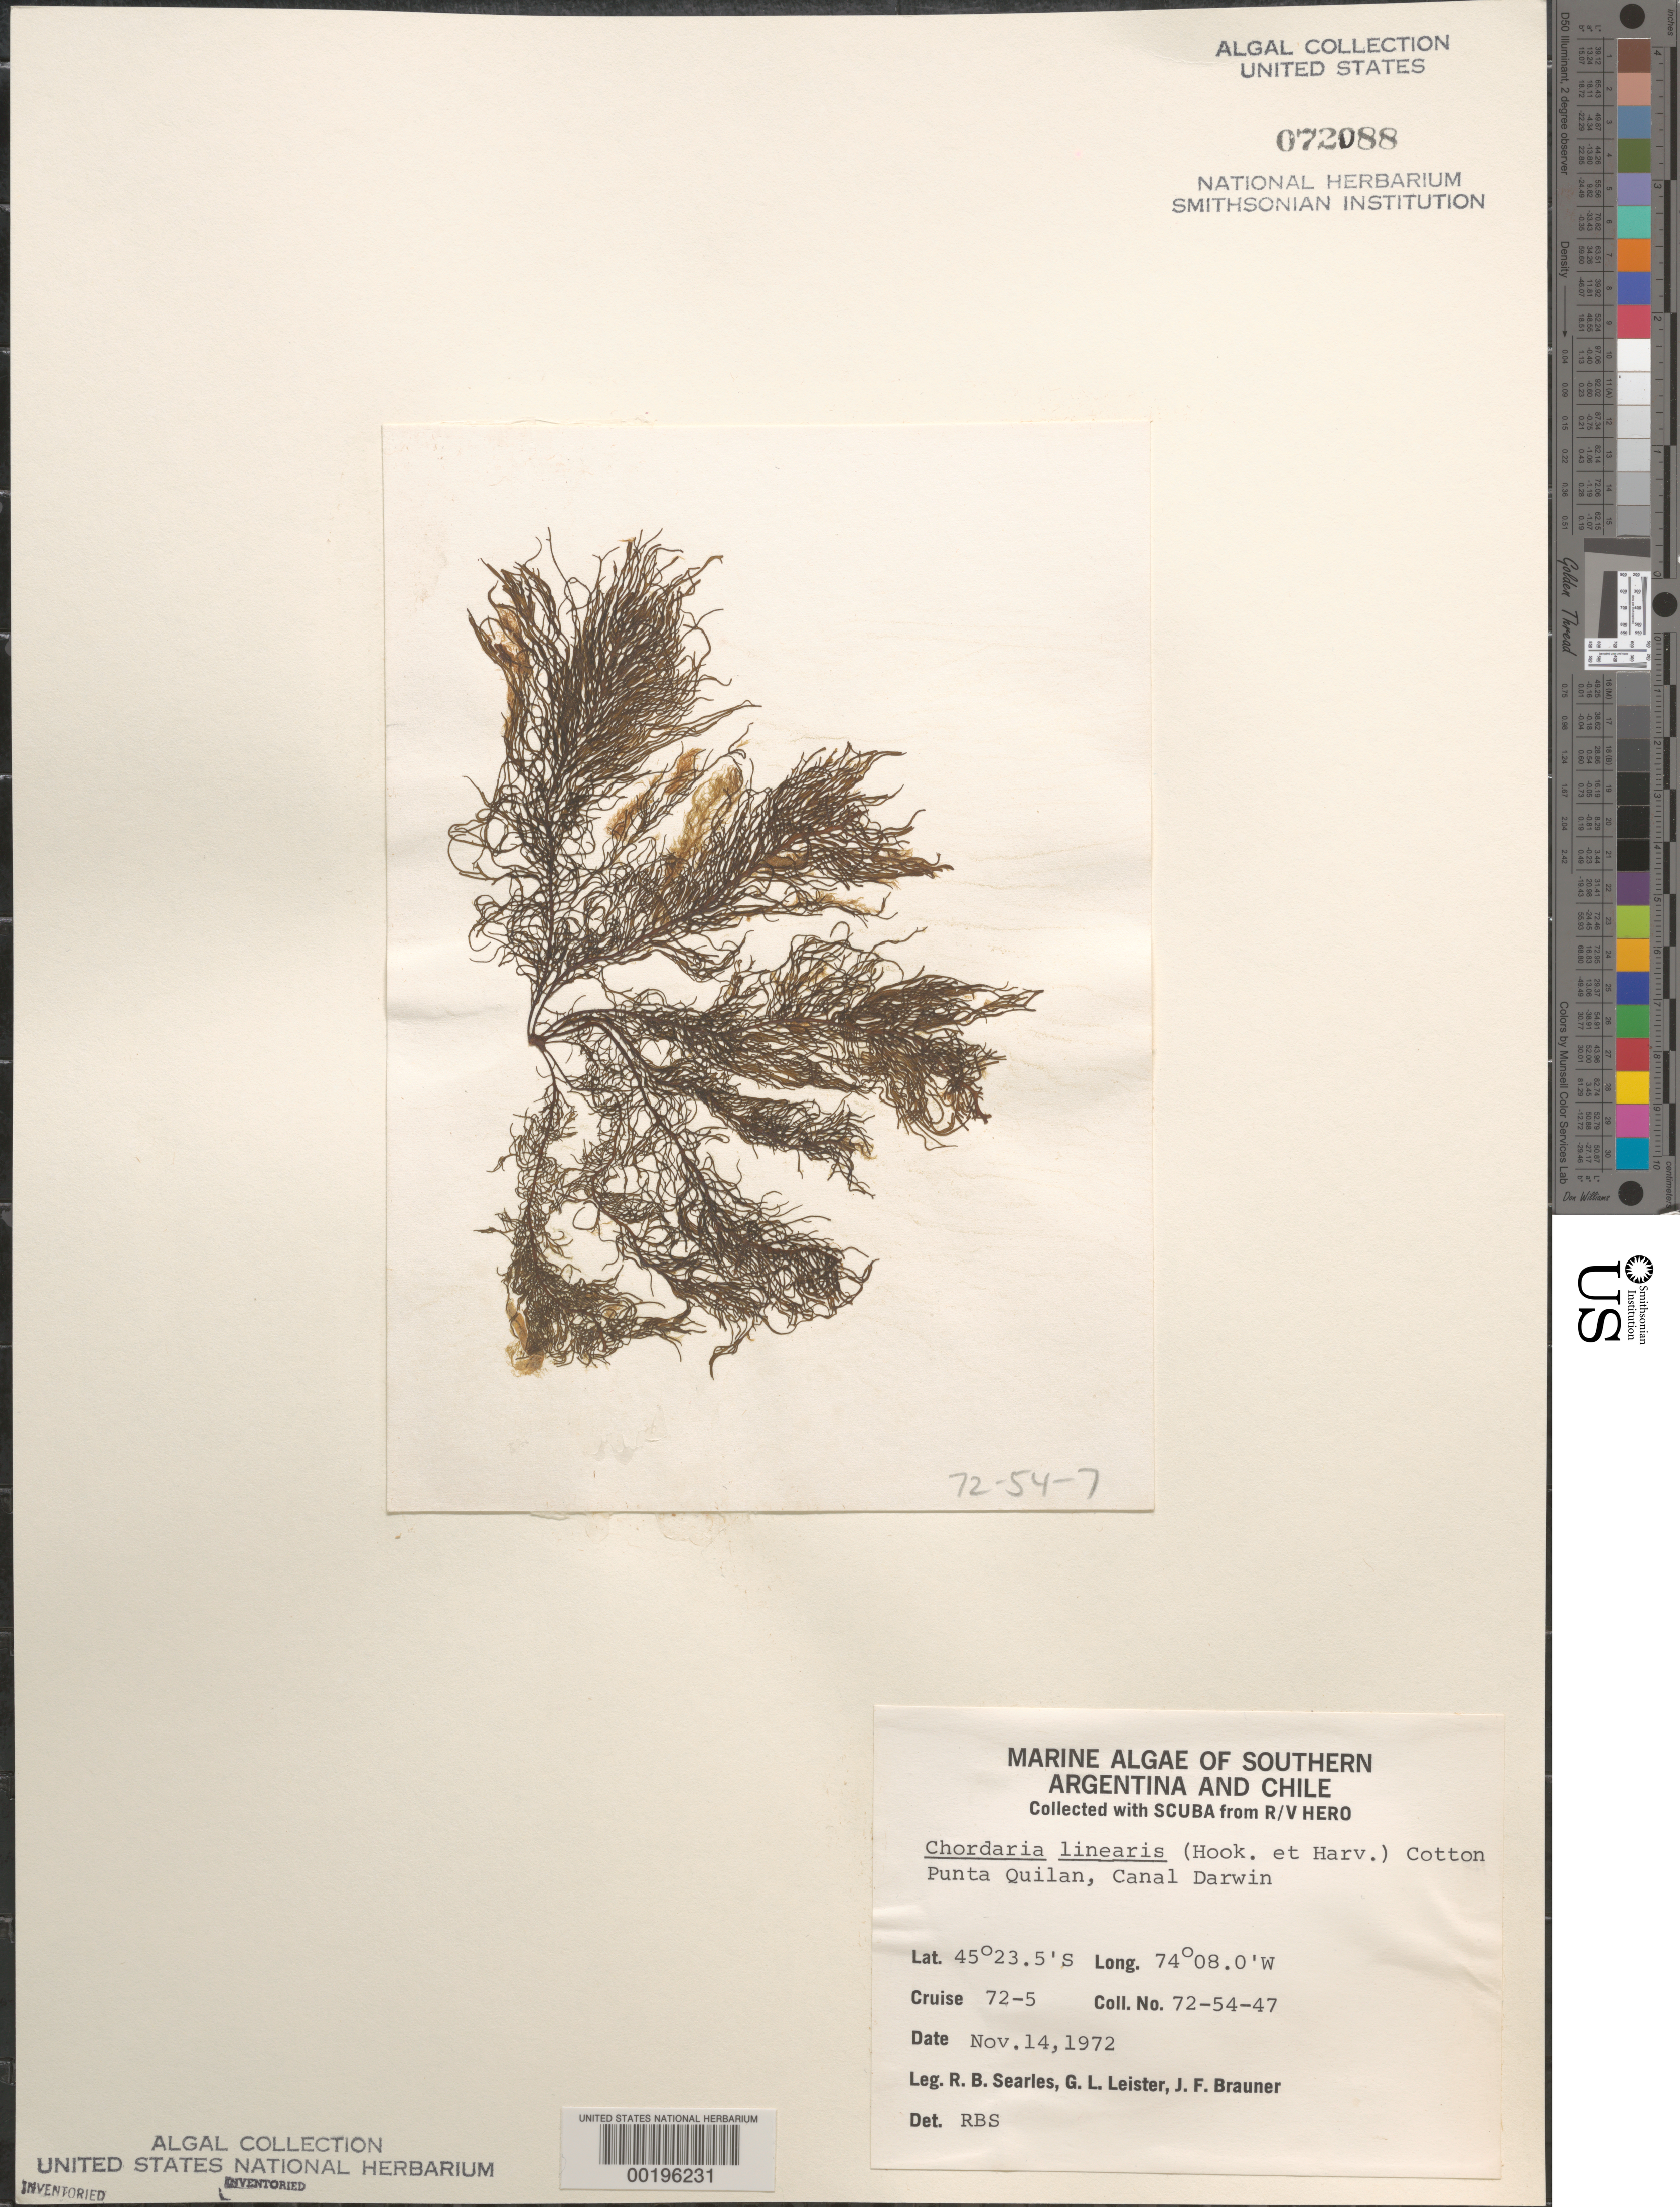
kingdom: Chromista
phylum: Ochrophyta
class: Phaeophyceae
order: Ectocarpales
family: Chordariaceae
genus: Chordaria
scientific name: Chordaria linearis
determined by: Searles, R. B.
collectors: R. Searles, G. Leister & J. F. Brauner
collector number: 72-54-47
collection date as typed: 14 Nov 1972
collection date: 1972-11-14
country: Chile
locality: Punta quilan, canal darwin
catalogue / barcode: US 72088